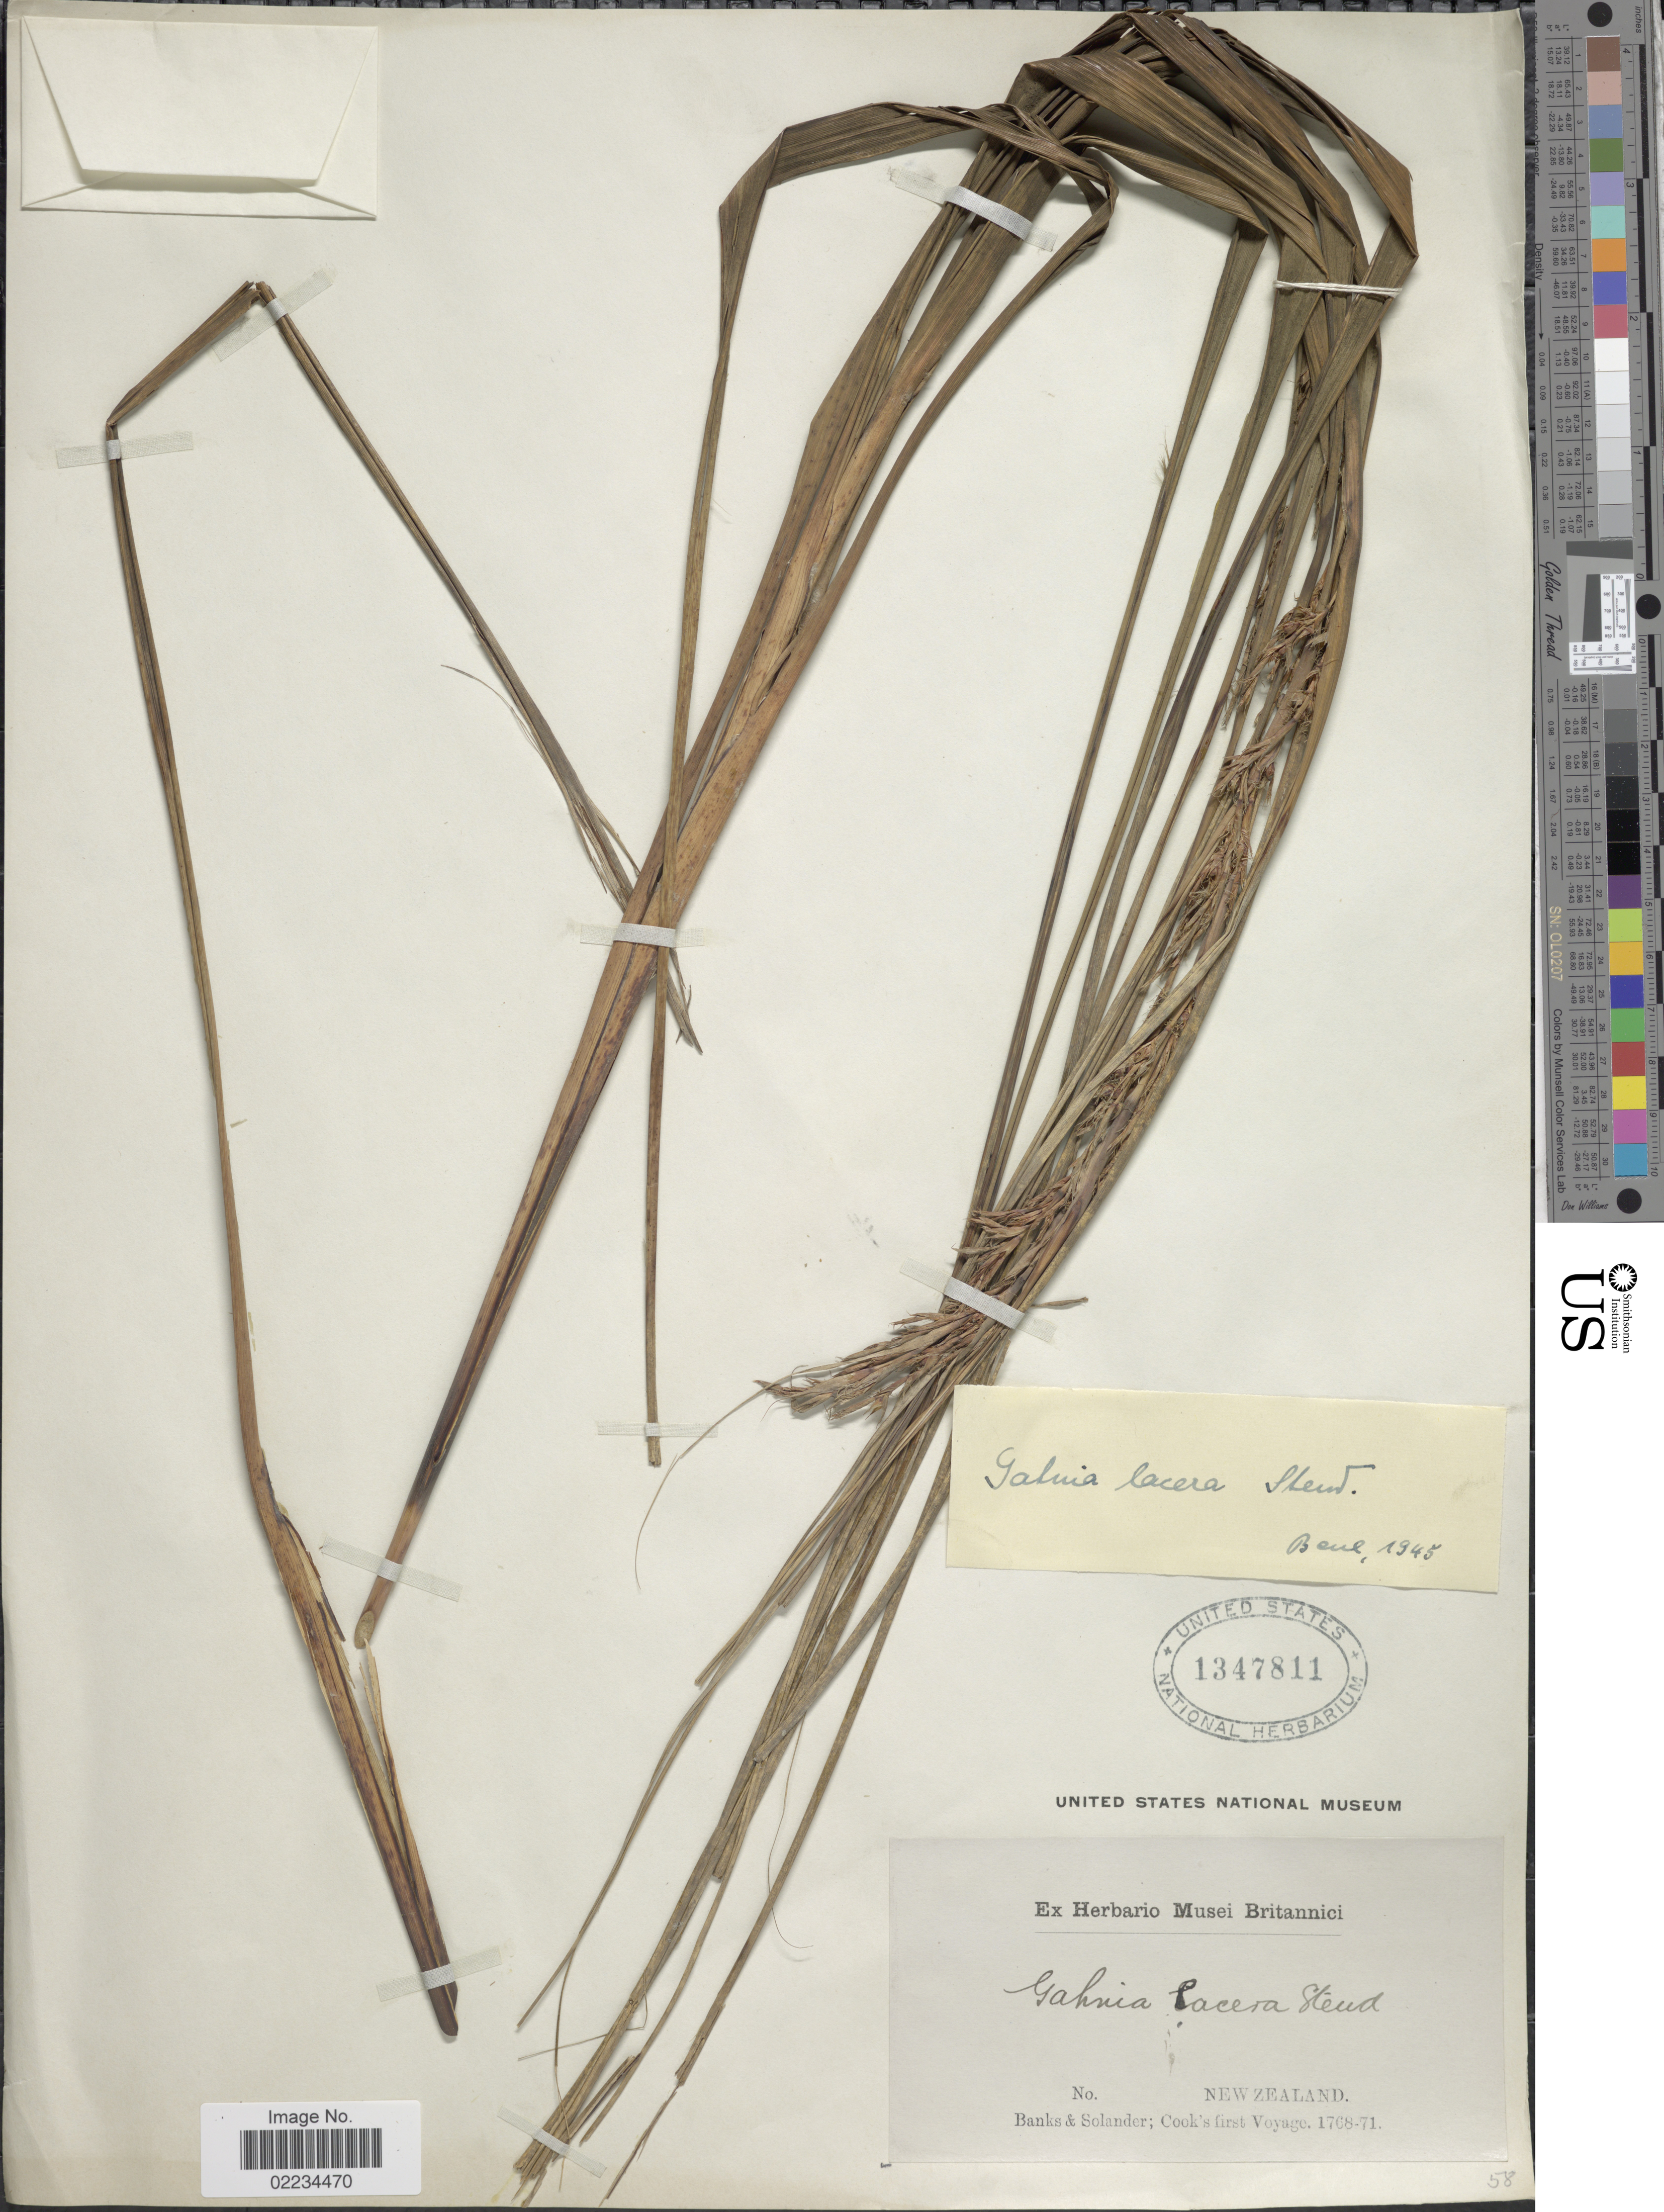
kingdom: Plantae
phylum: Tracheophyta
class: Liliopsida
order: Poales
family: Cyperaceae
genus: Gahnia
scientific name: Gahnia lacera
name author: (R. Lesson ex A. Rich.) Steud.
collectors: -- Banks & -- Solander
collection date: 1768/1771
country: New Zealand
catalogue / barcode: US 1347811